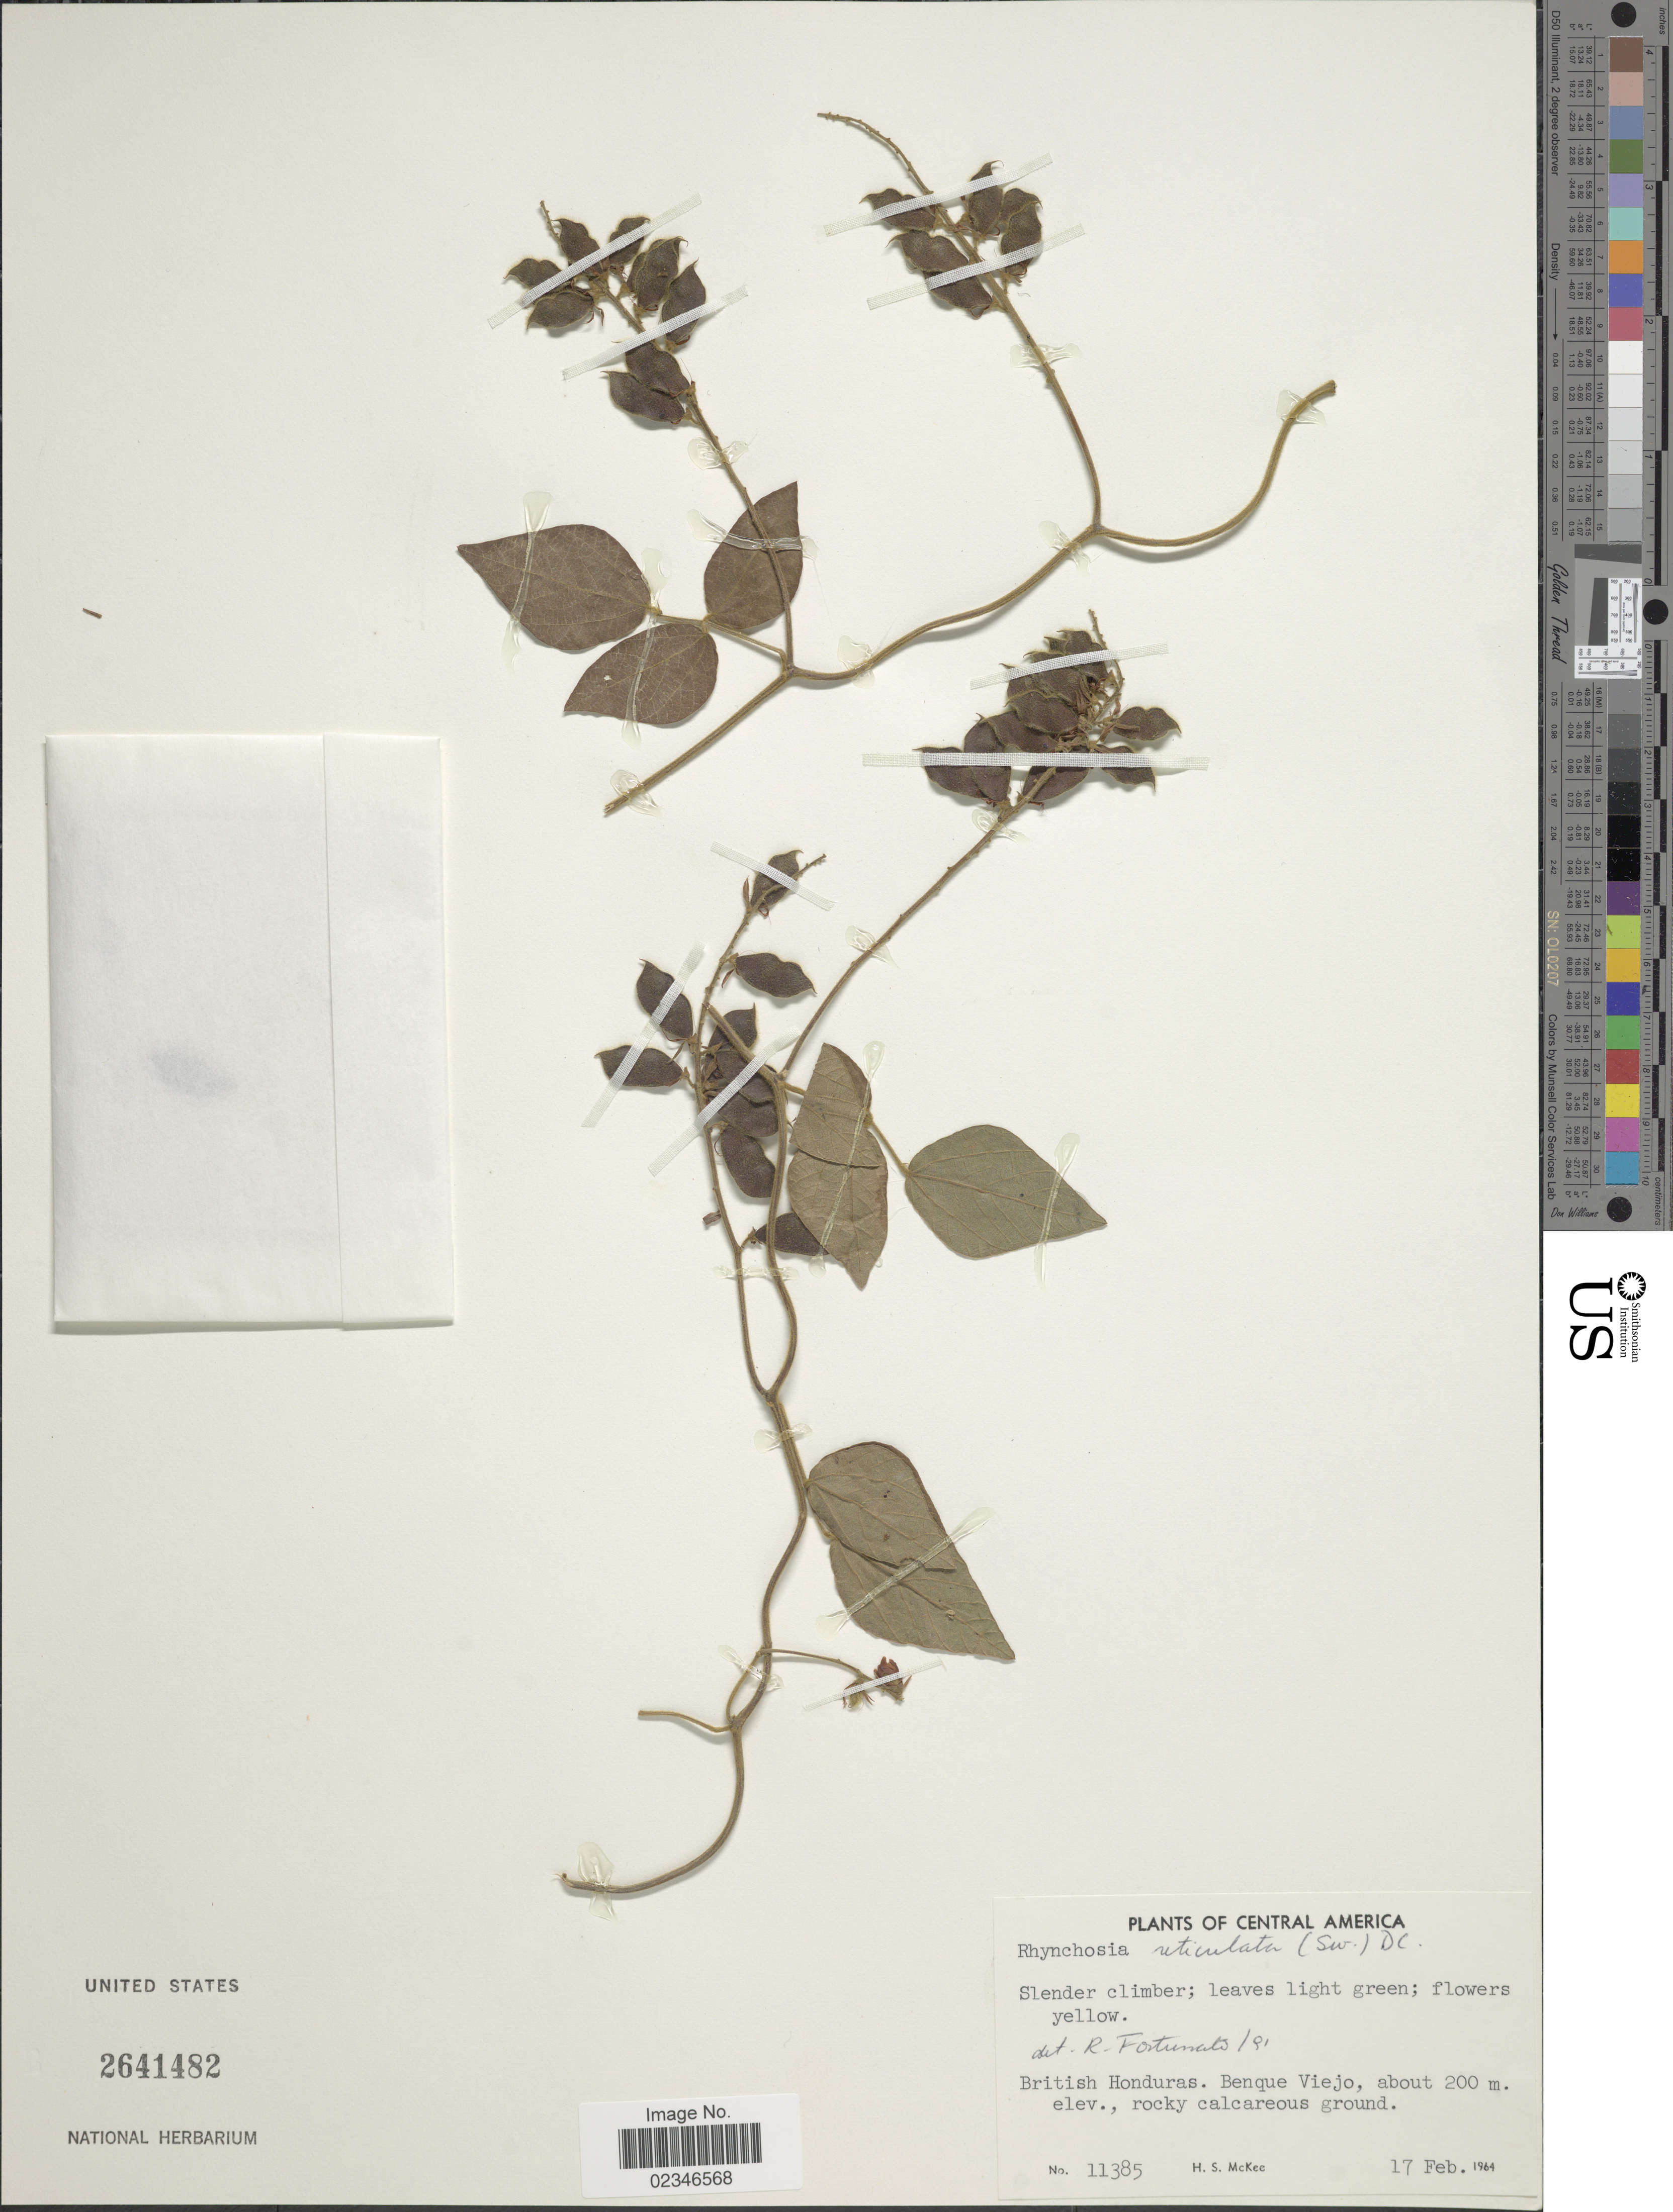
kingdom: Plantae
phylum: Tracheophyta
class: Magnoliopsida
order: Fabales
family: Fabaceae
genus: Rhynchosia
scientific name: Rhynchosia reticulata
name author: (Sw.) DC.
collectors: H. S. McKee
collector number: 11385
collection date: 1964-02-17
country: Belize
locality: British Honduras, Benque Viejo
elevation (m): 200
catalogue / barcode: US 2641482